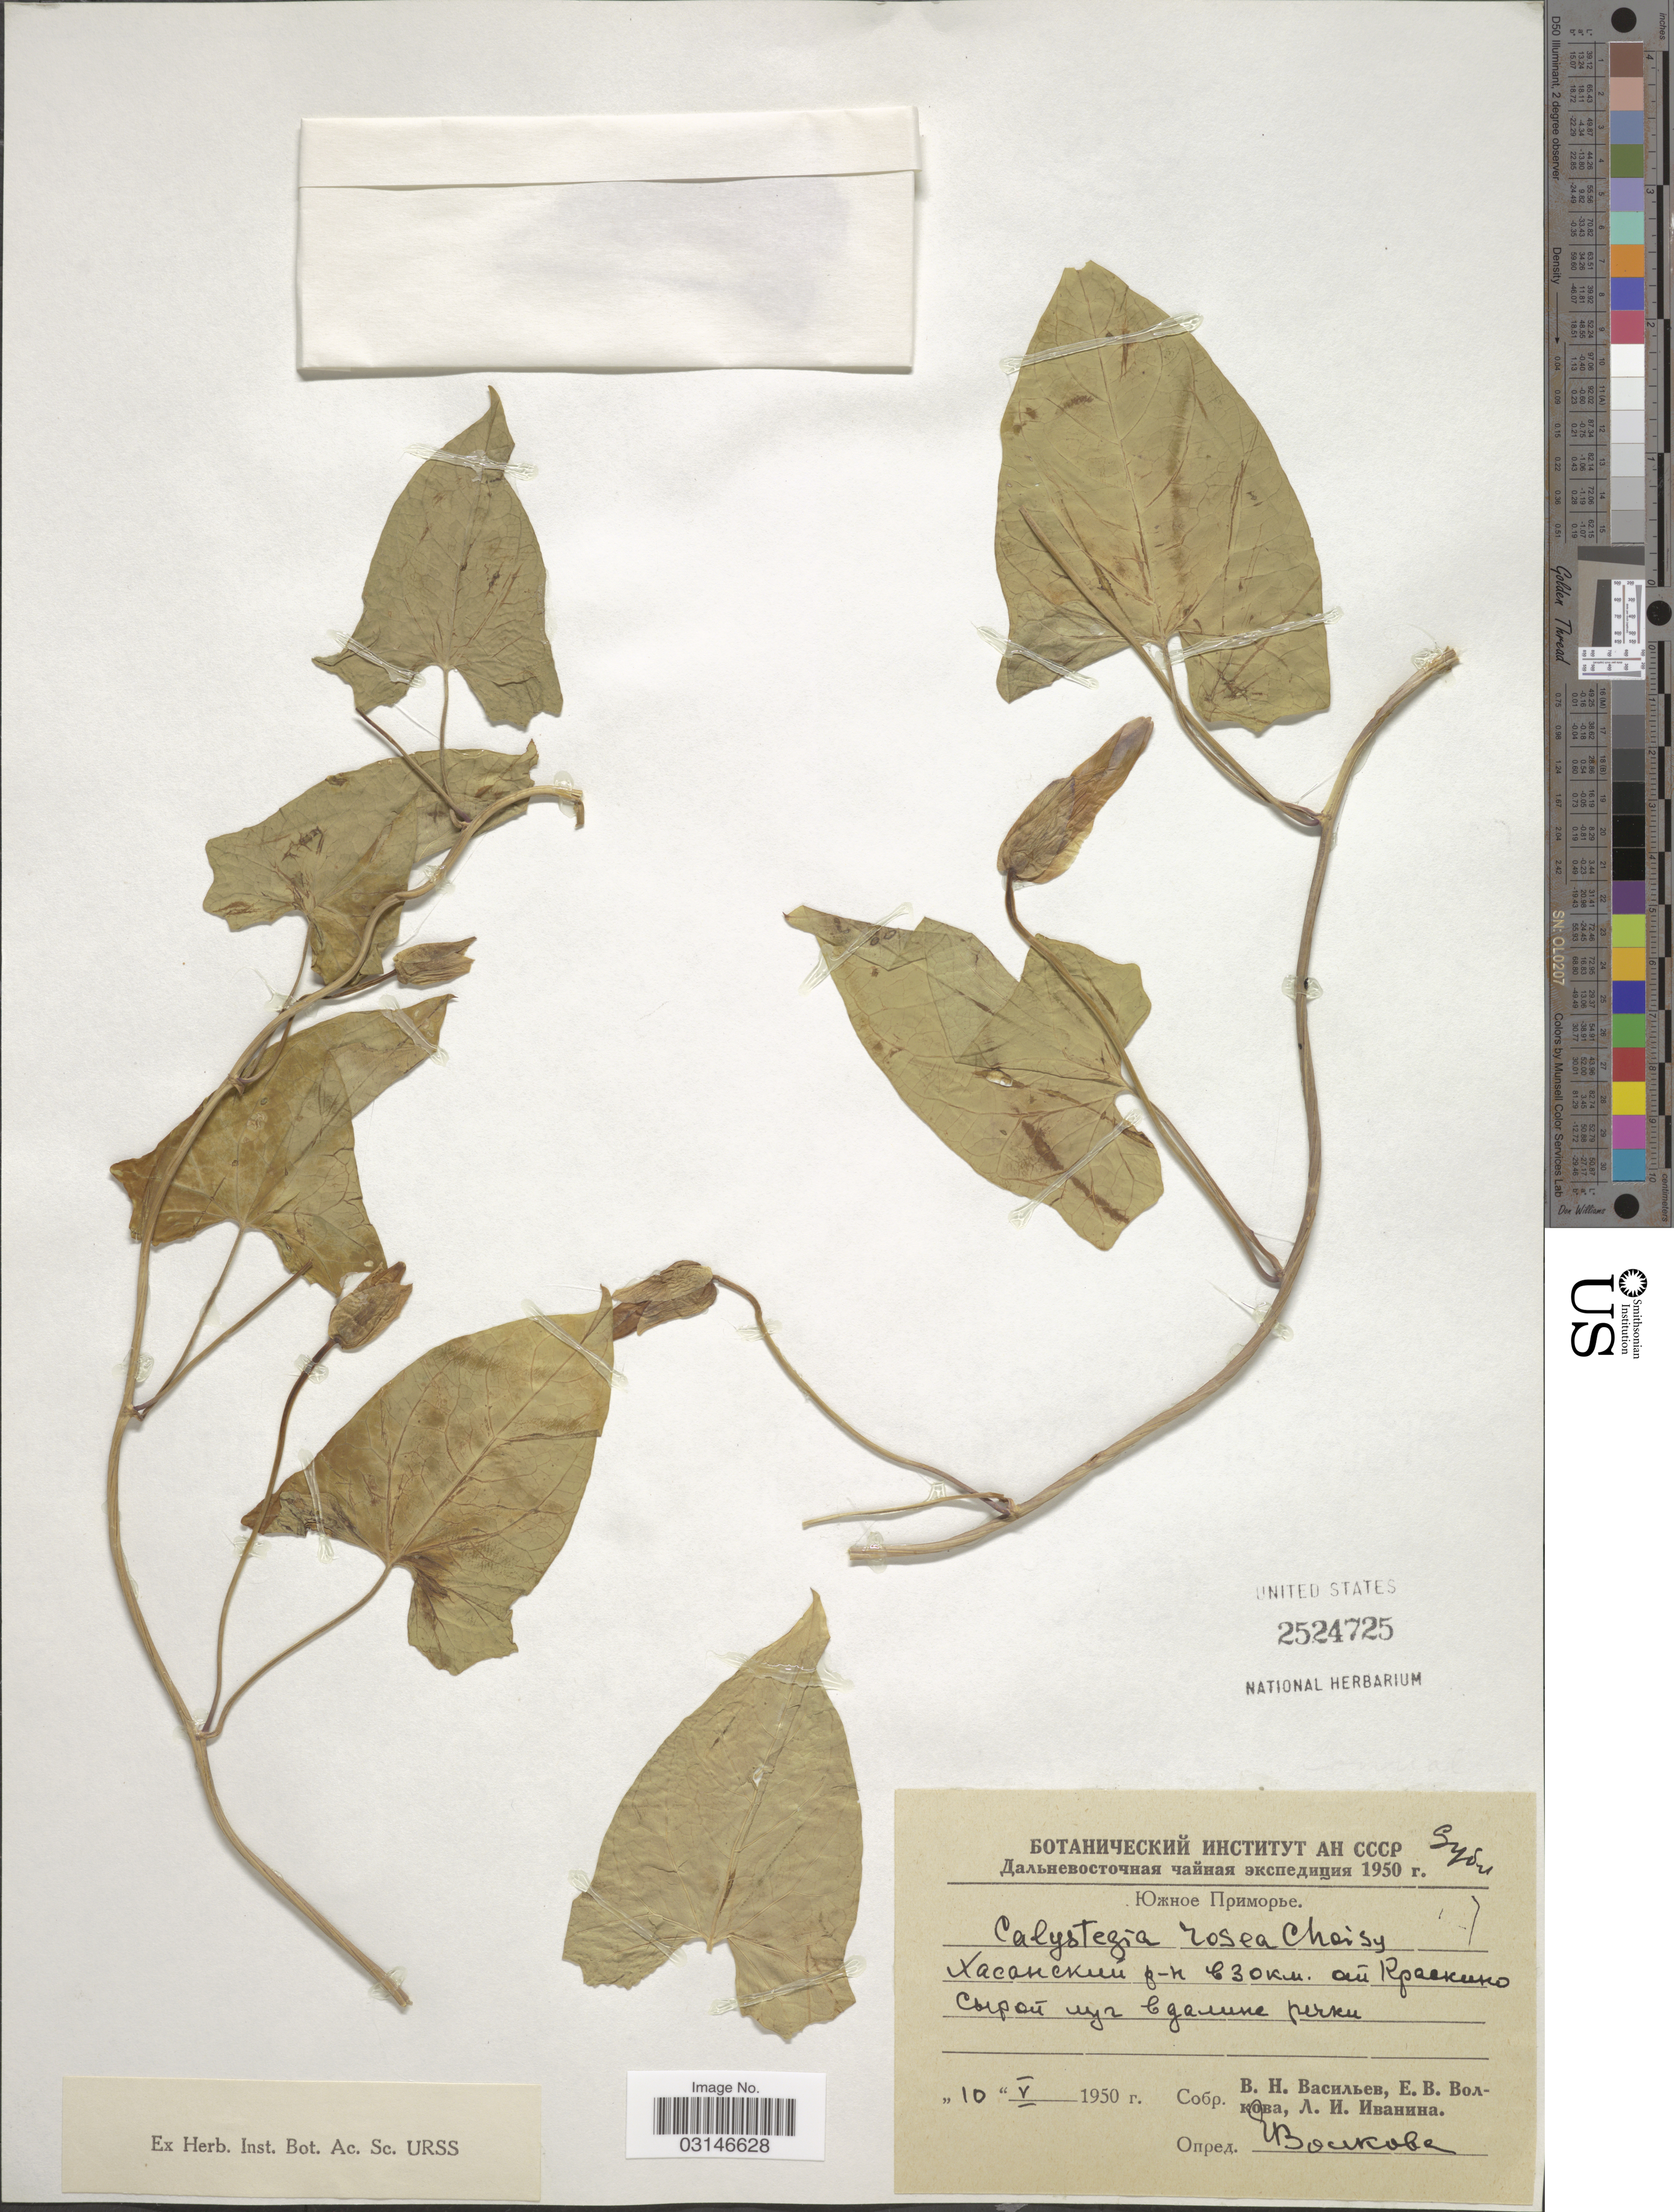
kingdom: Plantae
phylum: Tracheophyta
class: Magnoliopsida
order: Solanales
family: Convolvulaceae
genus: Calystegia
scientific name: Calystegia rosea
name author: Phil.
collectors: V. Vasileva, E. V. Volkova & L. Ivanina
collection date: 1950-05-10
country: Russian Federation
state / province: Primorsky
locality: Khasanskiy Rayon, 30 km from Kraskino.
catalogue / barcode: US 2524725